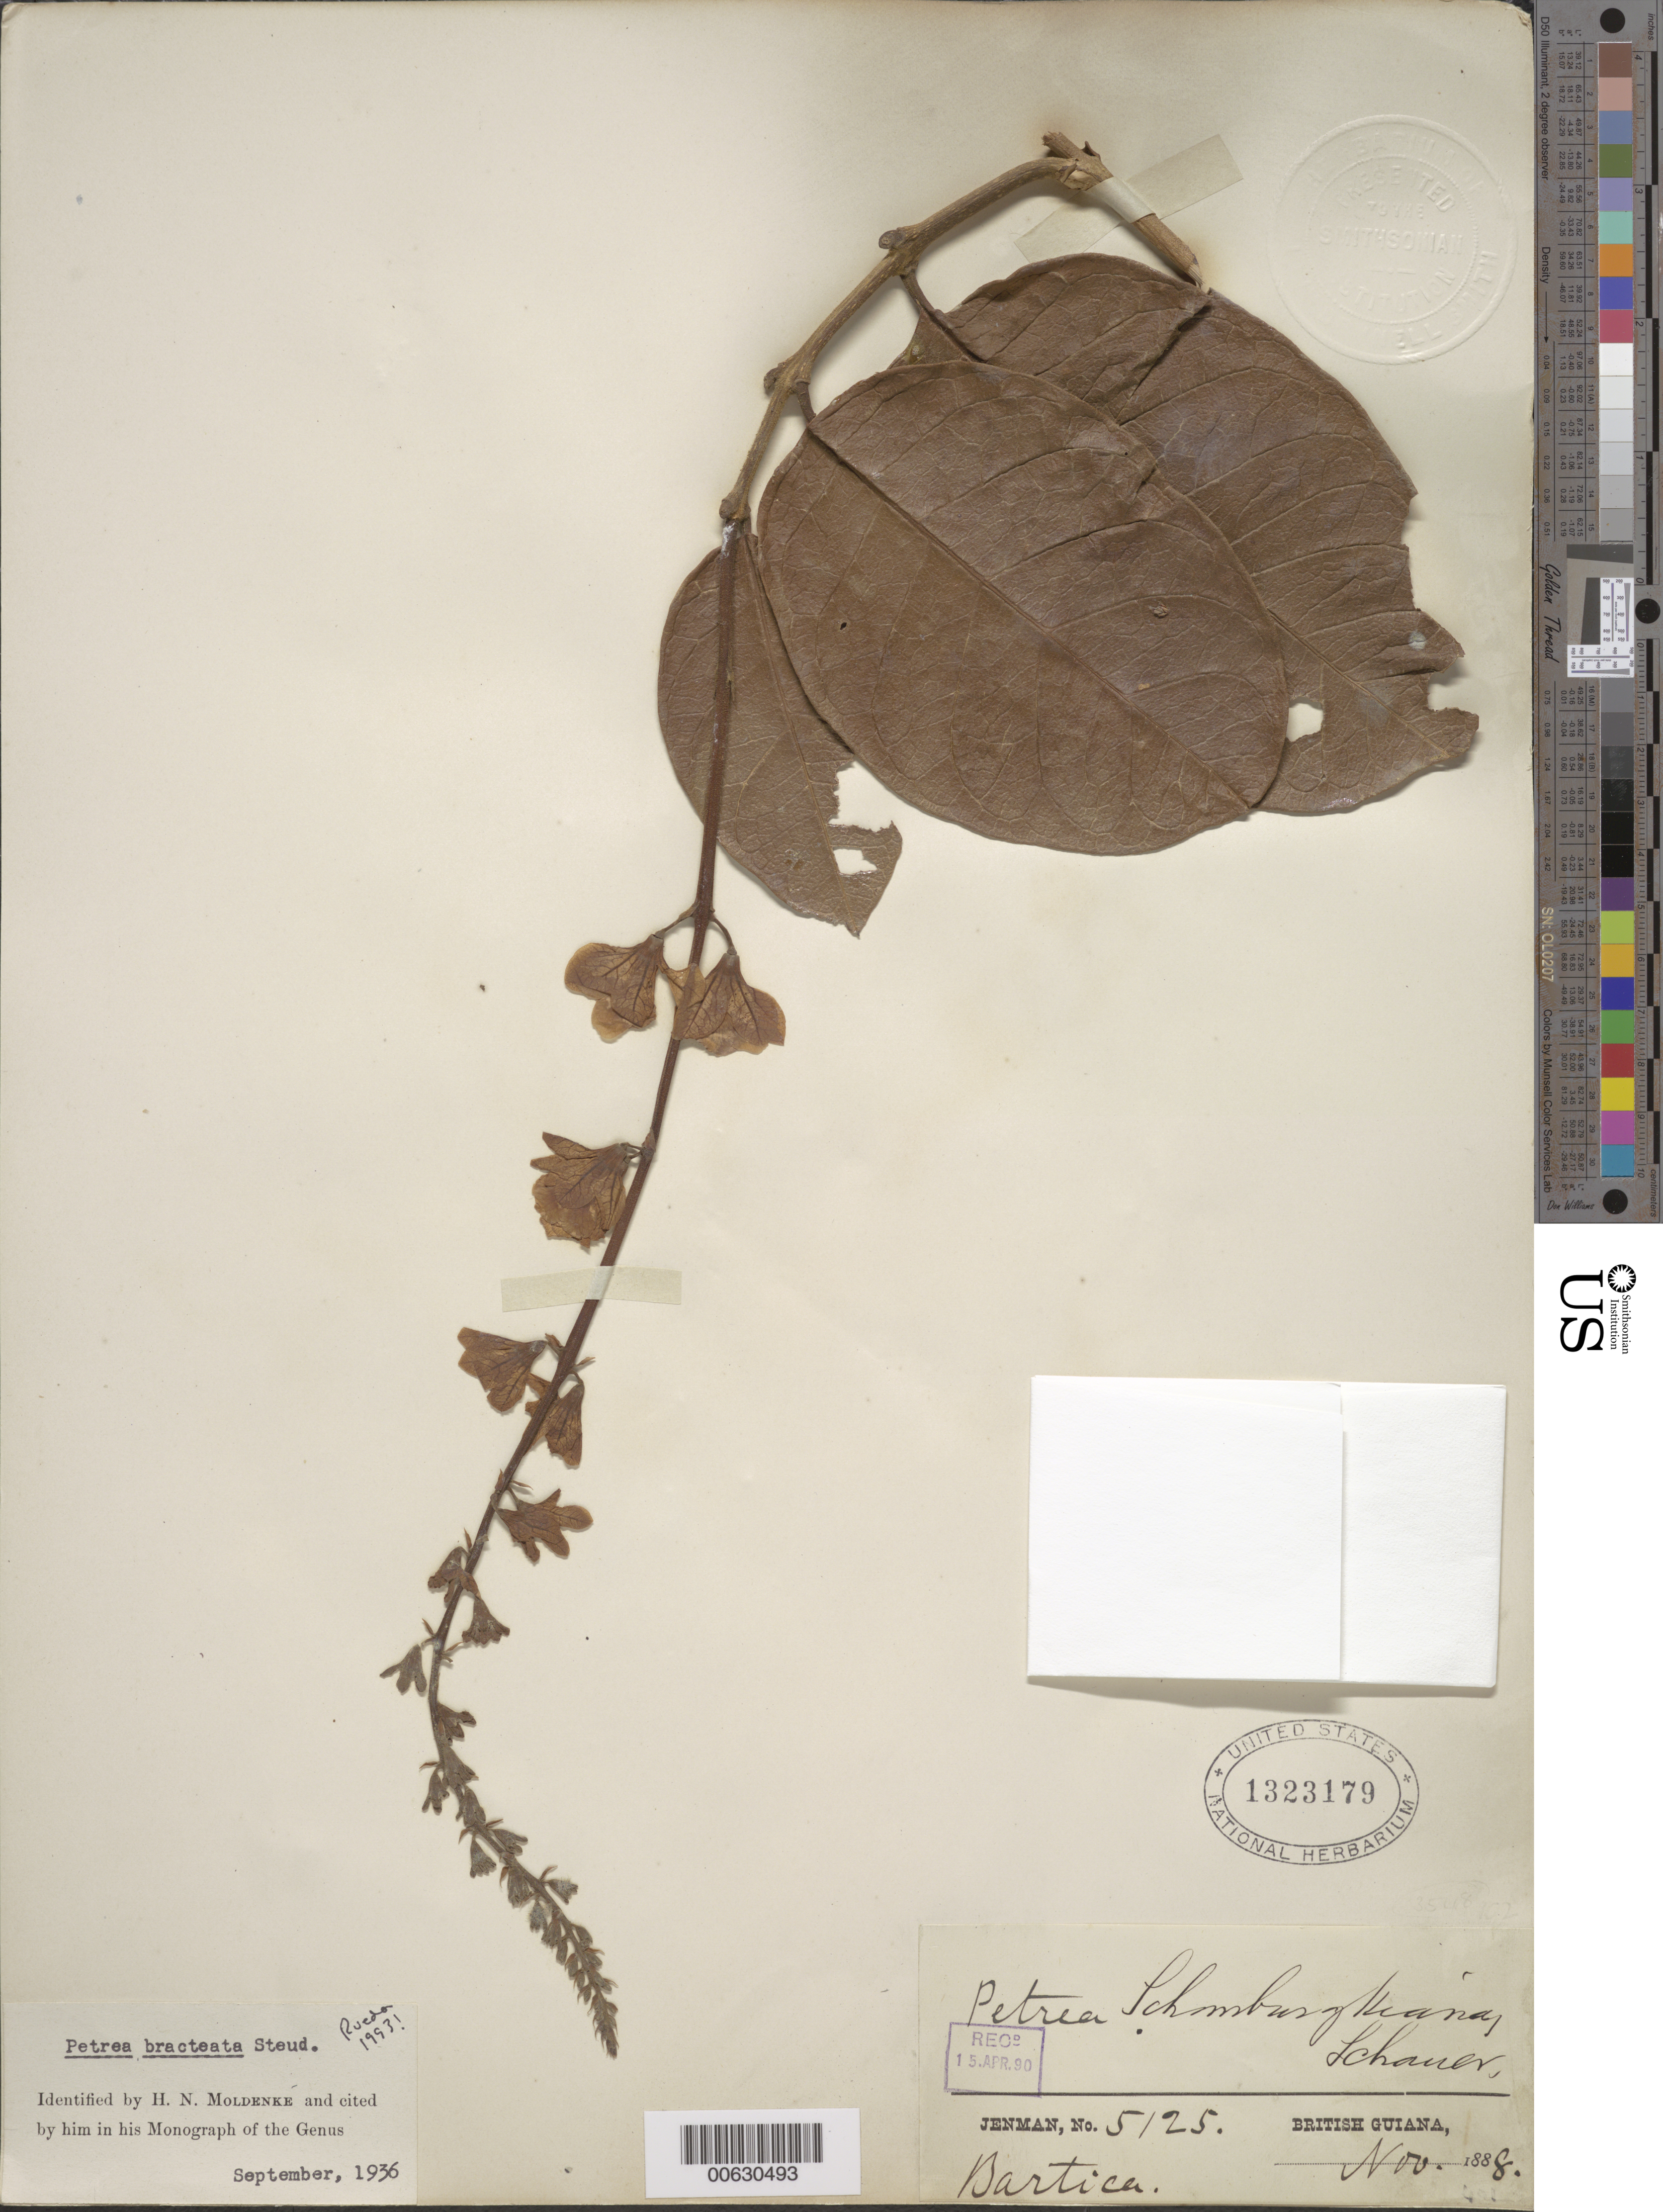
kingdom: Plantae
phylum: Tracheophyta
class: Magnoliopsida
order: Lamiales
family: Verbenaceae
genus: Petrea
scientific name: Petrea bracteata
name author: Steud.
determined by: Rueda, R. M.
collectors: G. S. Jenman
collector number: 5125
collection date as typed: November 1888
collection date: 1888-11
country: Guyana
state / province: Cuyuni-Mazaruni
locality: Bartica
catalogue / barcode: US 1323179